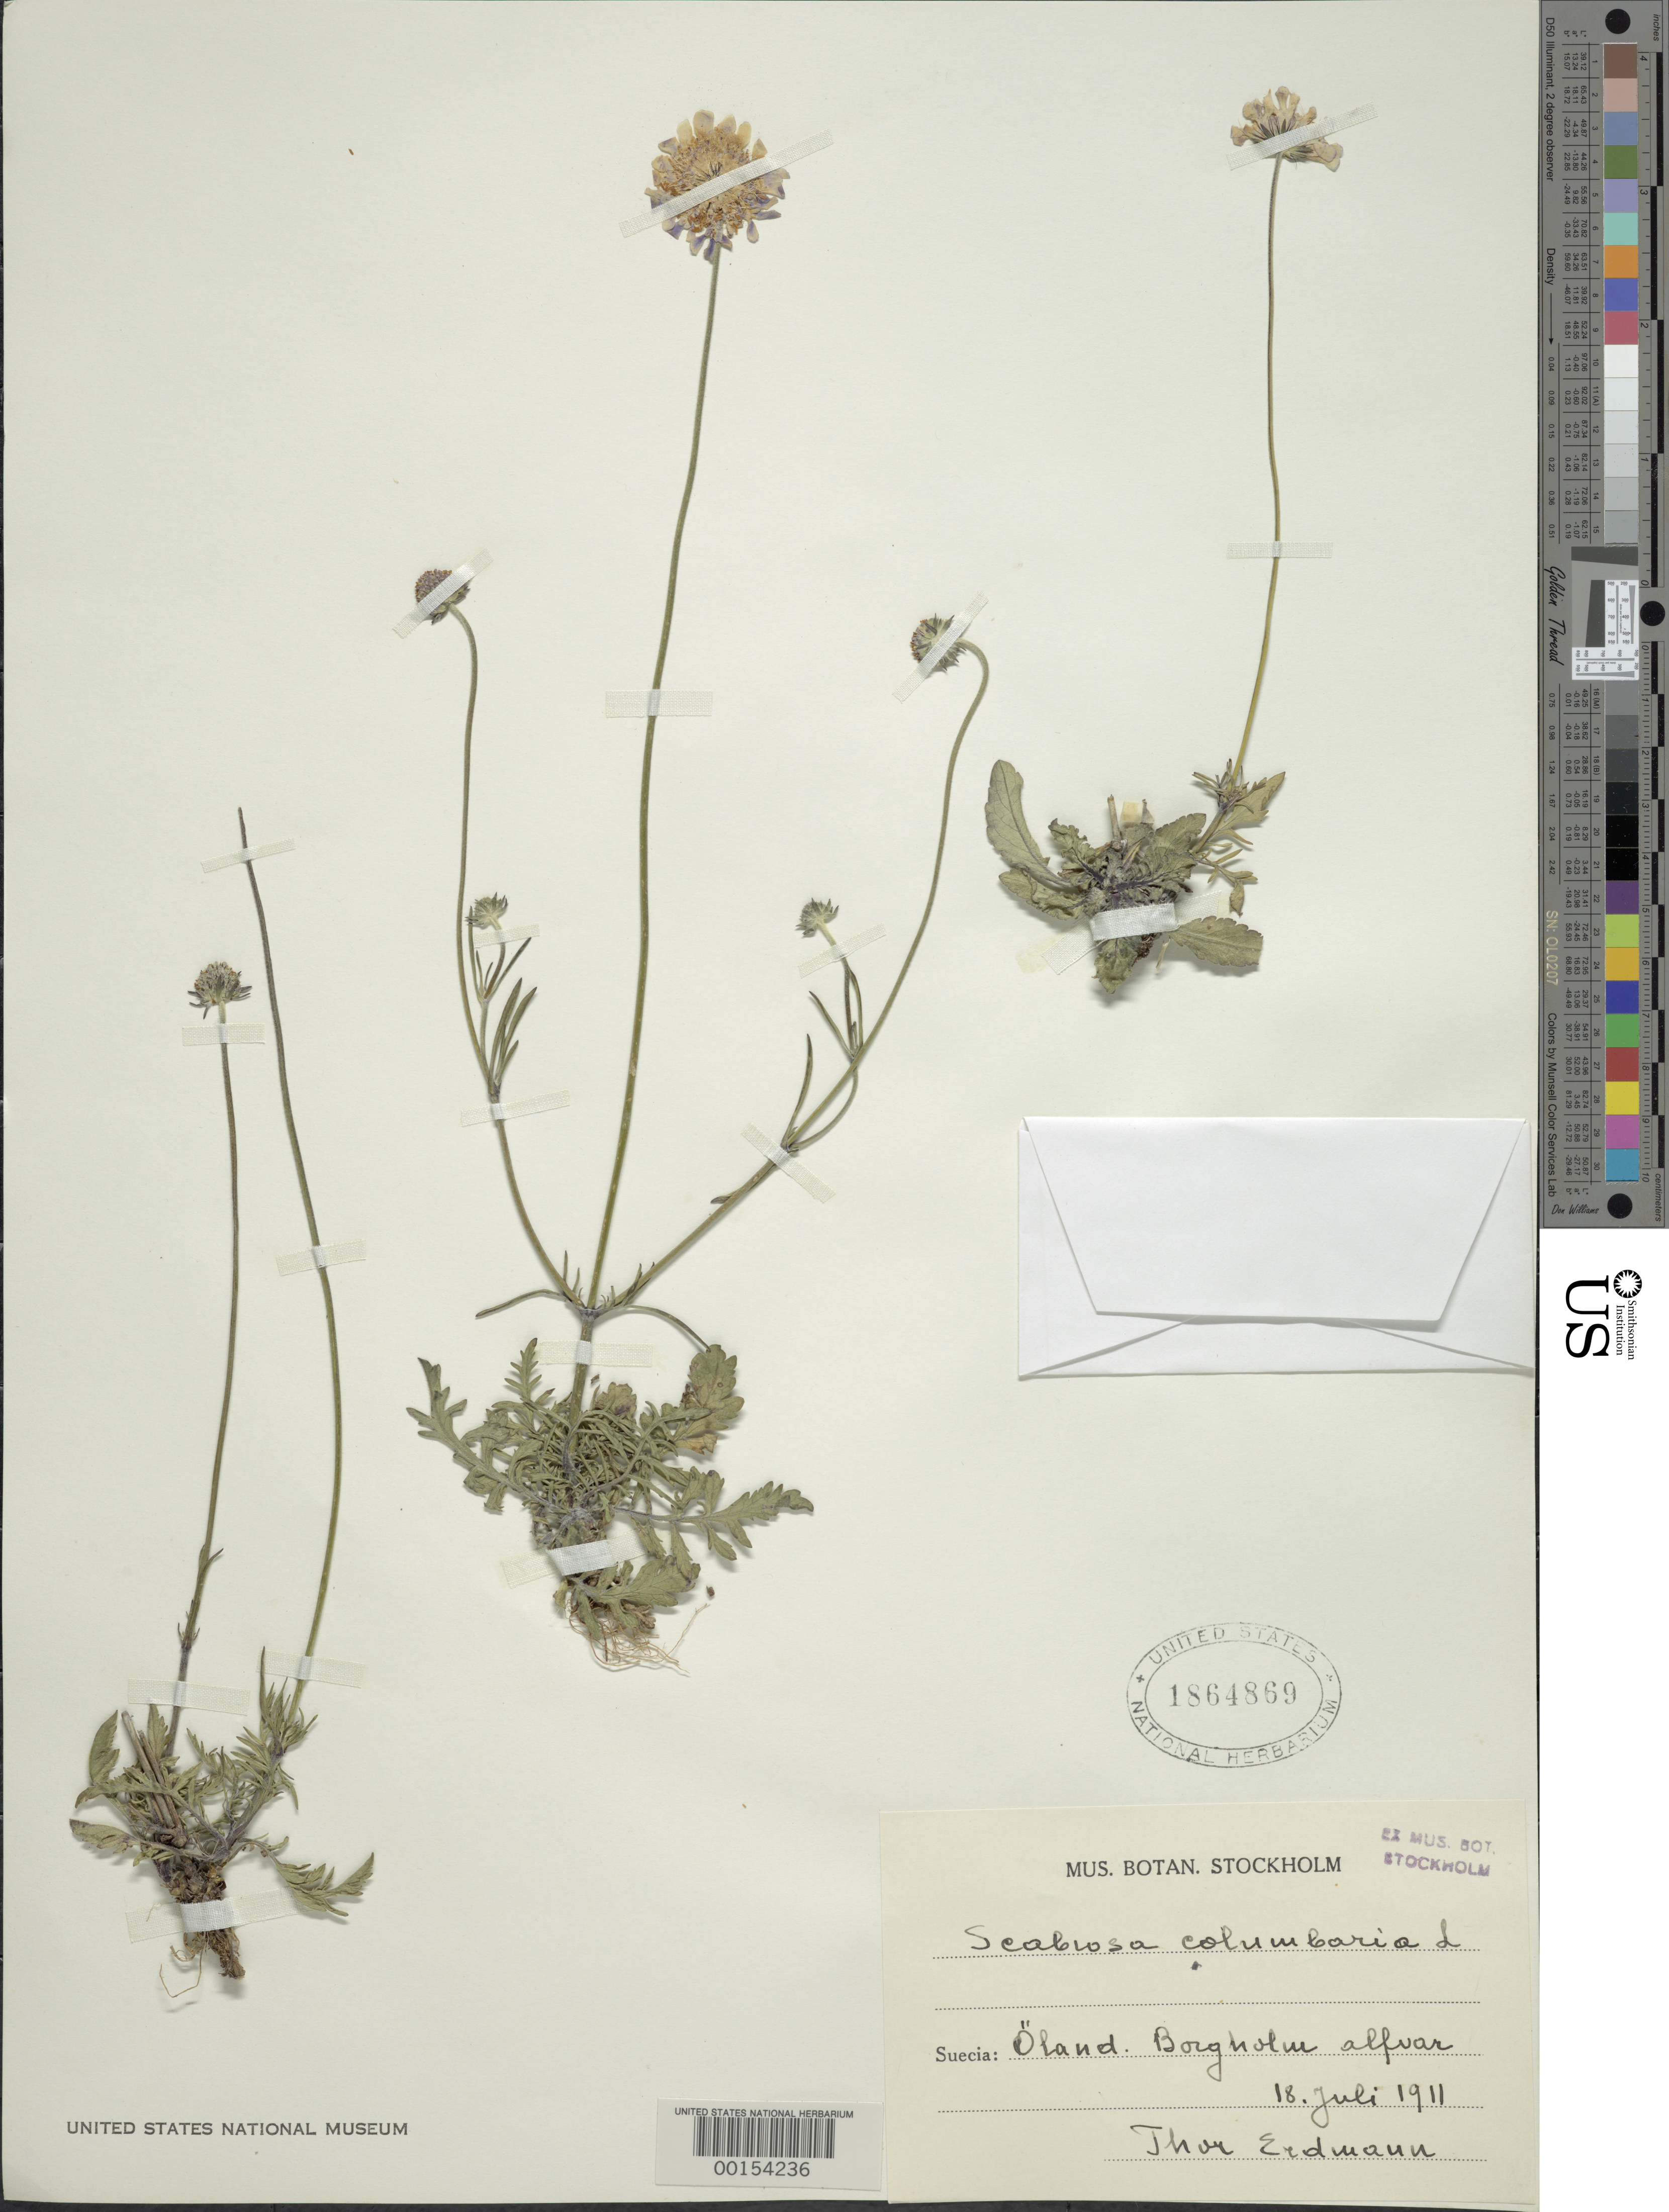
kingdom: Plantae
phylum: Tracheophyta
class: Magnoliopsida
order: Dipsacales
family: Caprifoliaceae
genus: Scabiosa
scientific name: Scabiosa columbaria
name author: L.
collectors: T. Erdmann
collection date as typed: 18 Jul 1911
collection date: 1911-07-18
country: Sweden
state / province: Kalmar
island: Oland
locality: Öland, Borgnolm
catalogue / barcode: US 1864869